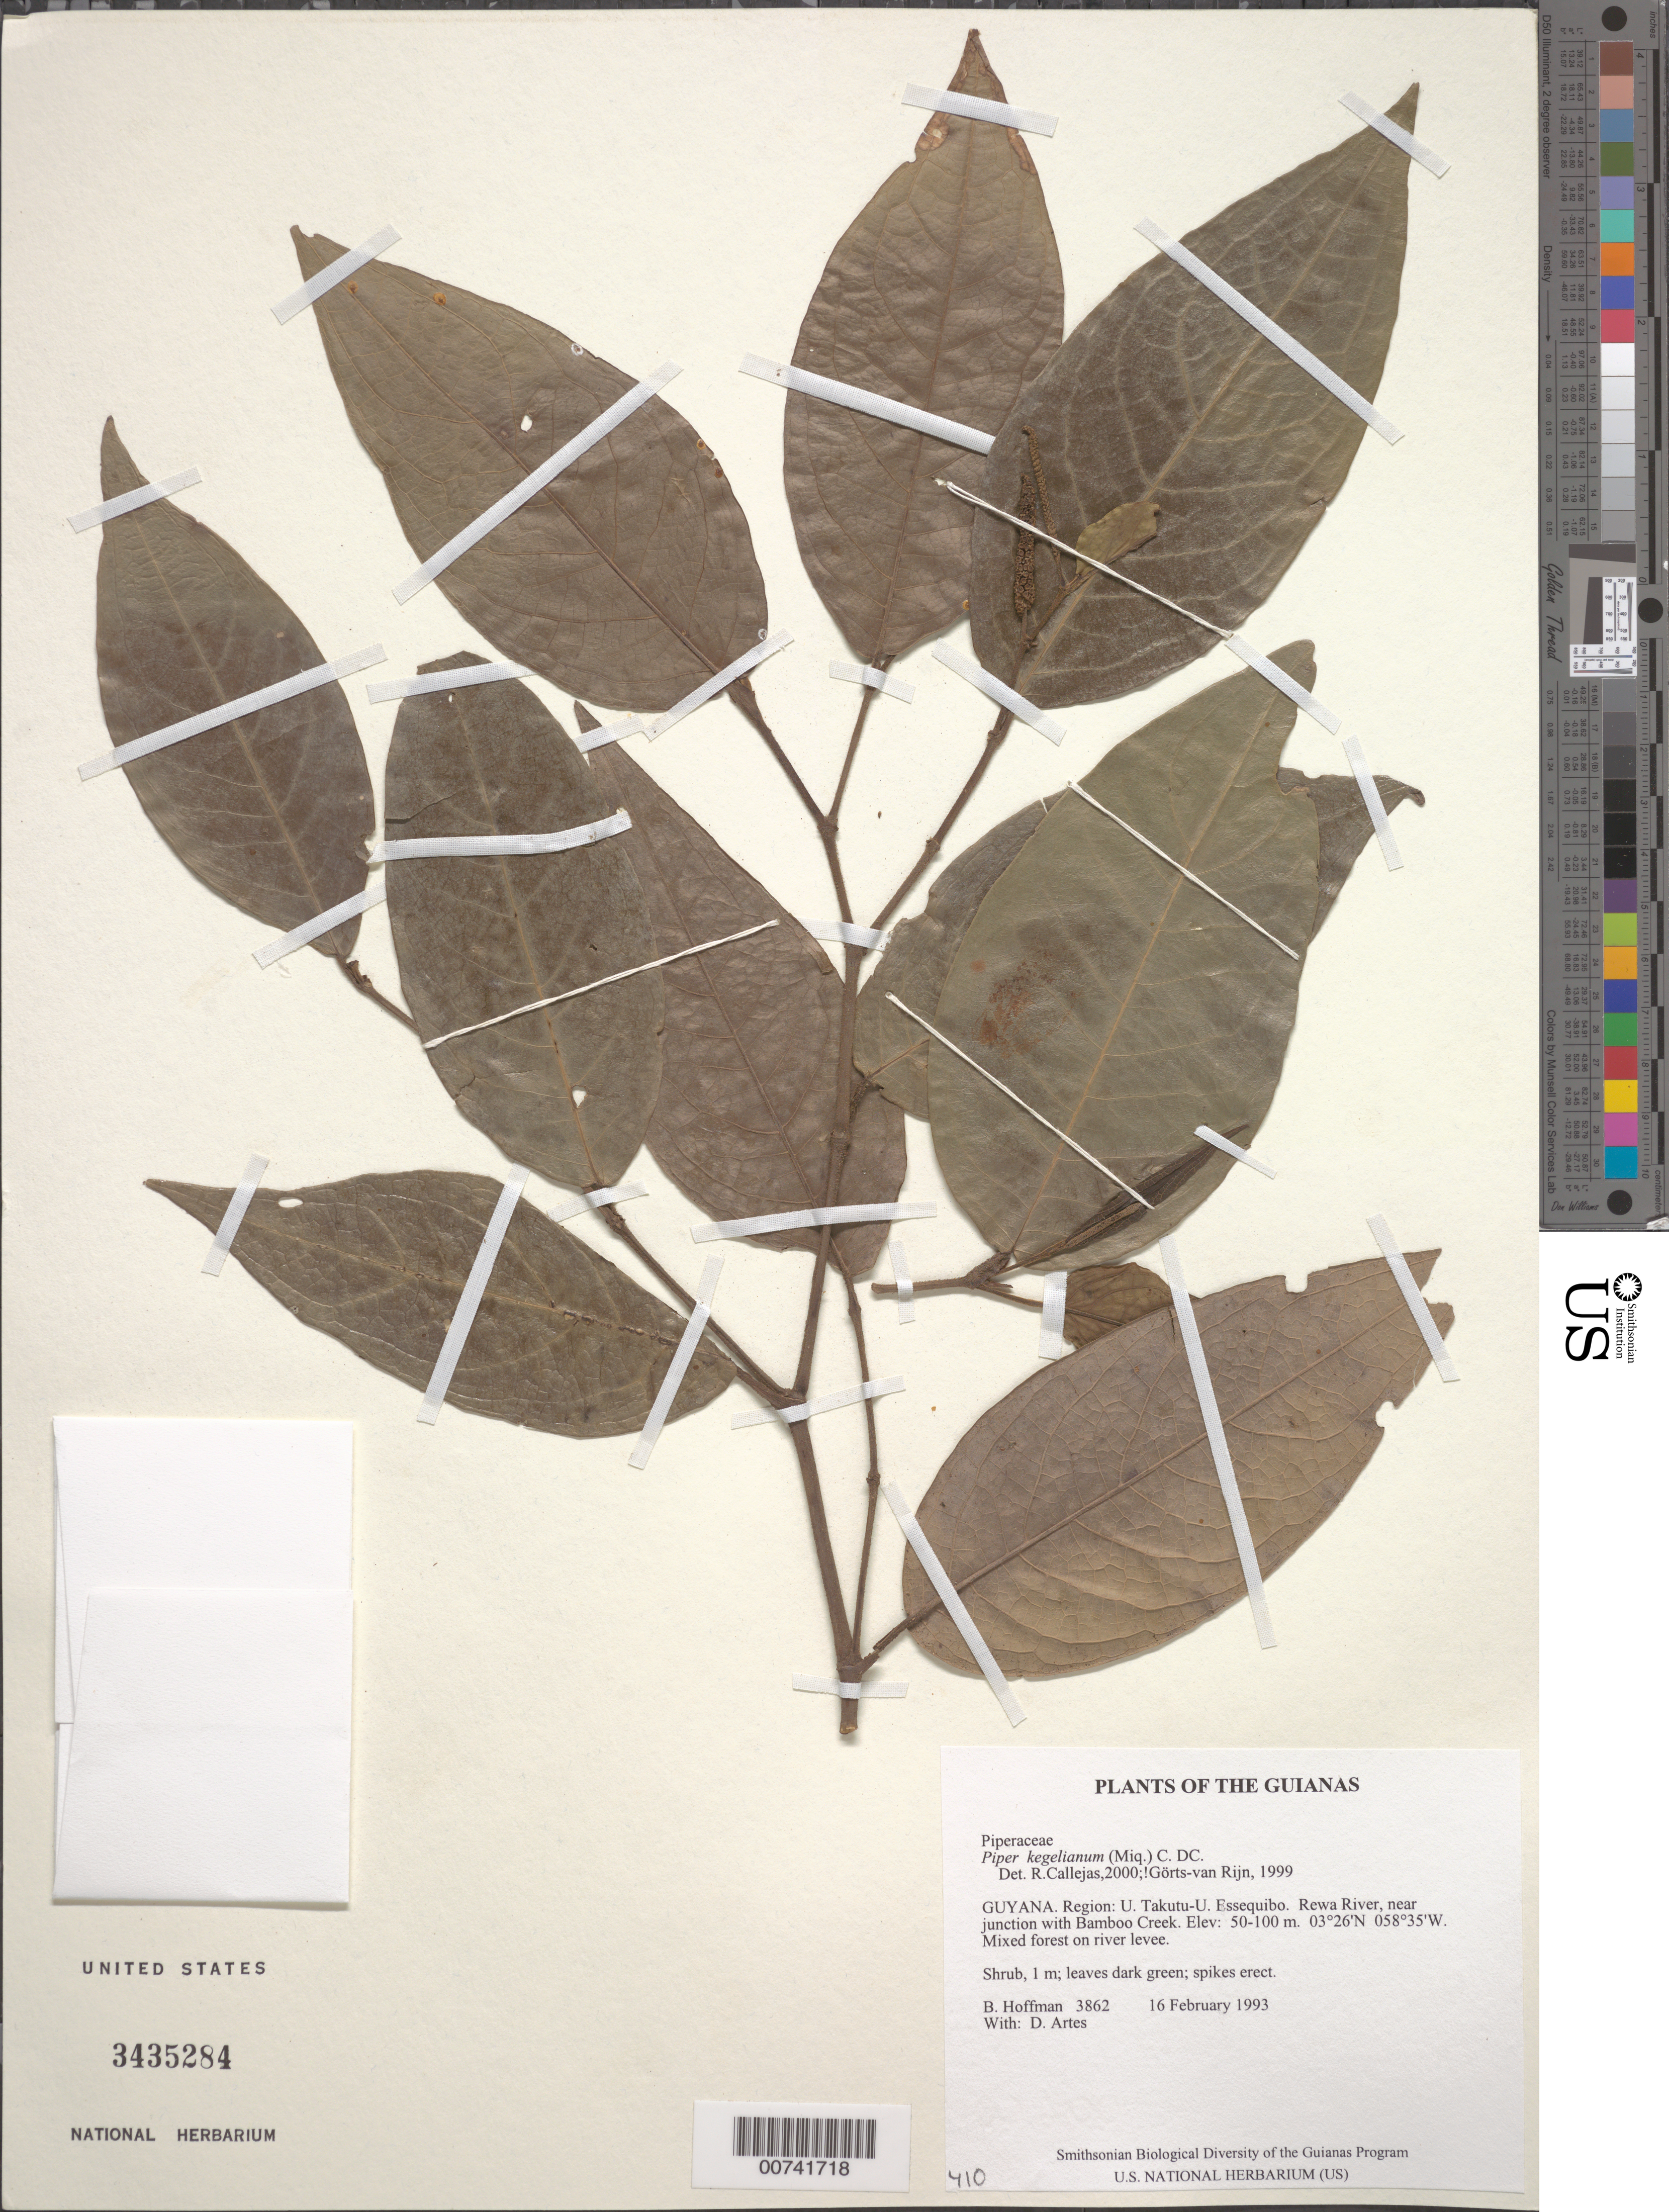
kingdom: Plantae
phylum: Tracheophyta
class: Magnoliopsida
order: Piperales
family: Piperaceae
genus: Piper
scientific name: Piper kegelianum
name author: (Miq.) C. DC.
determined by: Görts-van Rijn, A. R. A.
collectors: B. Hoffman & R. Foster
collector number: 3862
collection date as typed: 15 February 1993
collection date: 1993-02-15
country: Guyana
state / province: U. Takutu-U. Essequibo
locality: Rewa River, near junction with Bamboo Creek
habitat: Mixed forest on river levee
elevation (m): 50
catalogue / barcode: US 3435284